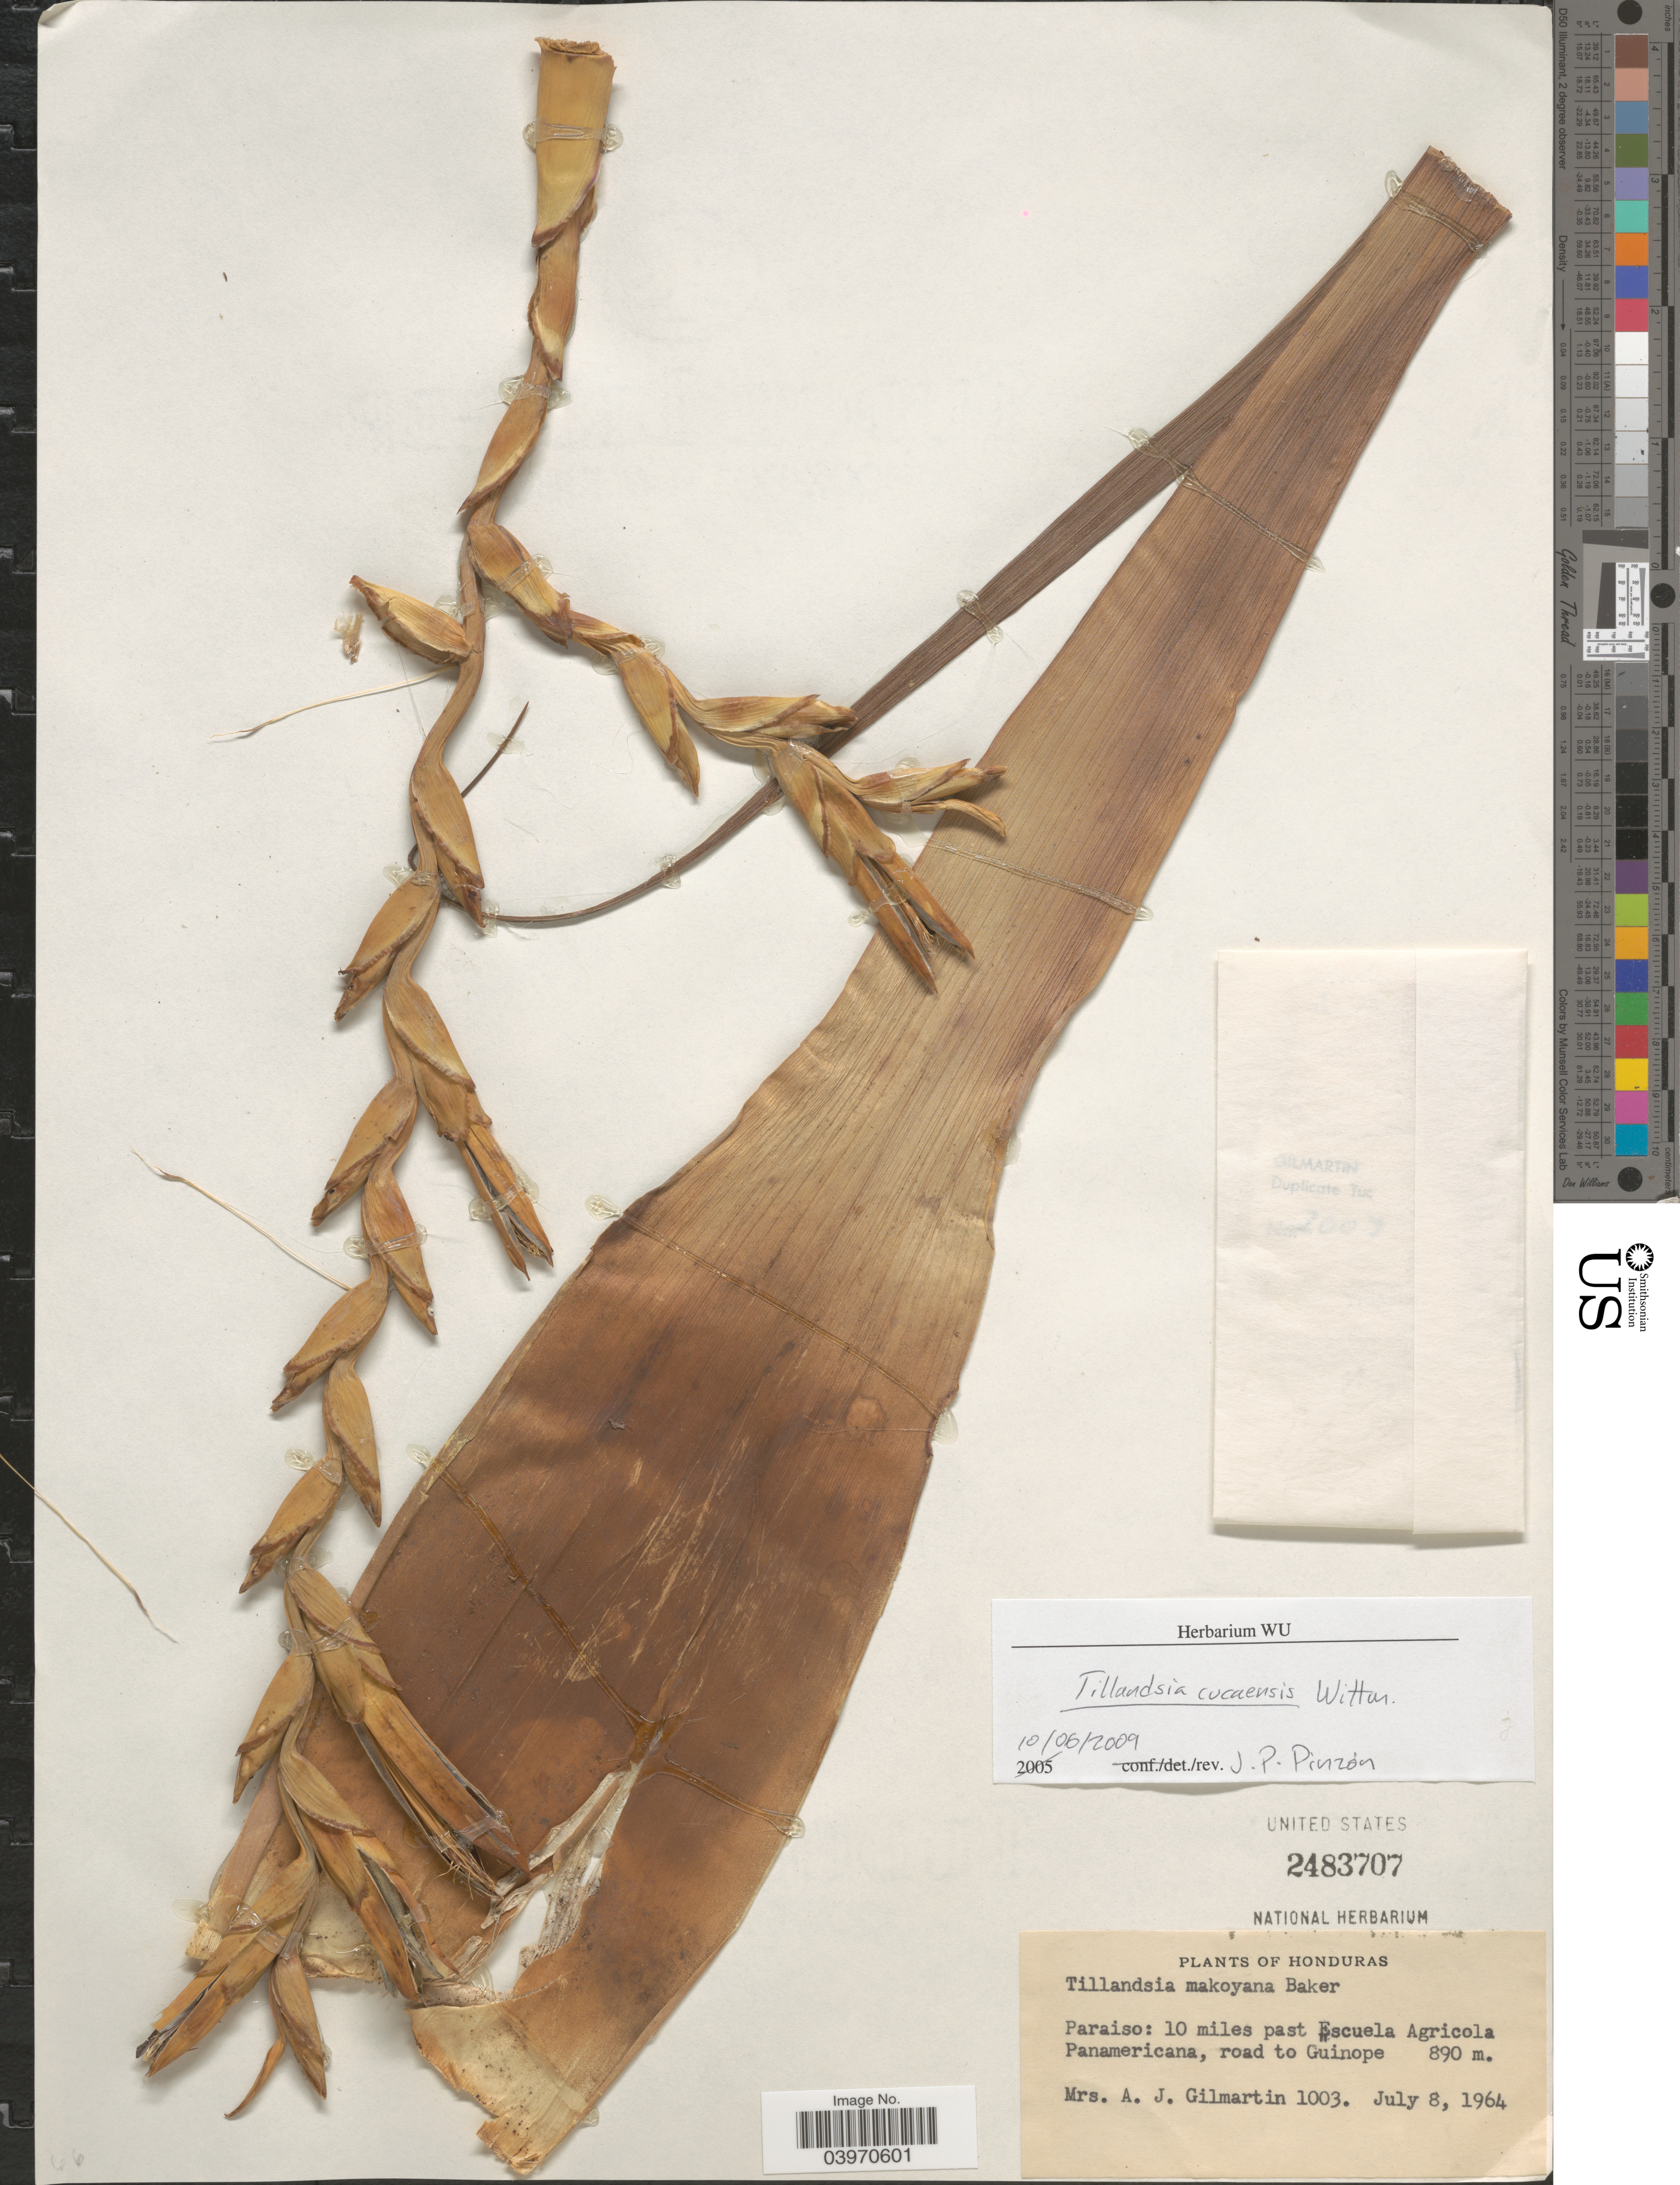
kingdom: Plantae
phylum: Tracheophyta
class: Liliopsida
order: Poales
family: Bromeliaceae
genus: Tillandsia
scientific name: Tillandsia cucaensis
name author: Wittm.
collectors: A. J. Gilmartin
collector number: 1003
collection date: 1964-07-08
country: Honduras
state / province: El Paraiso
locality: Paraiso: 10 miles past Escuela Agricola Panamericana, road to Guinope.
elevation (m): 890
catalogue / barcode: US 2483707